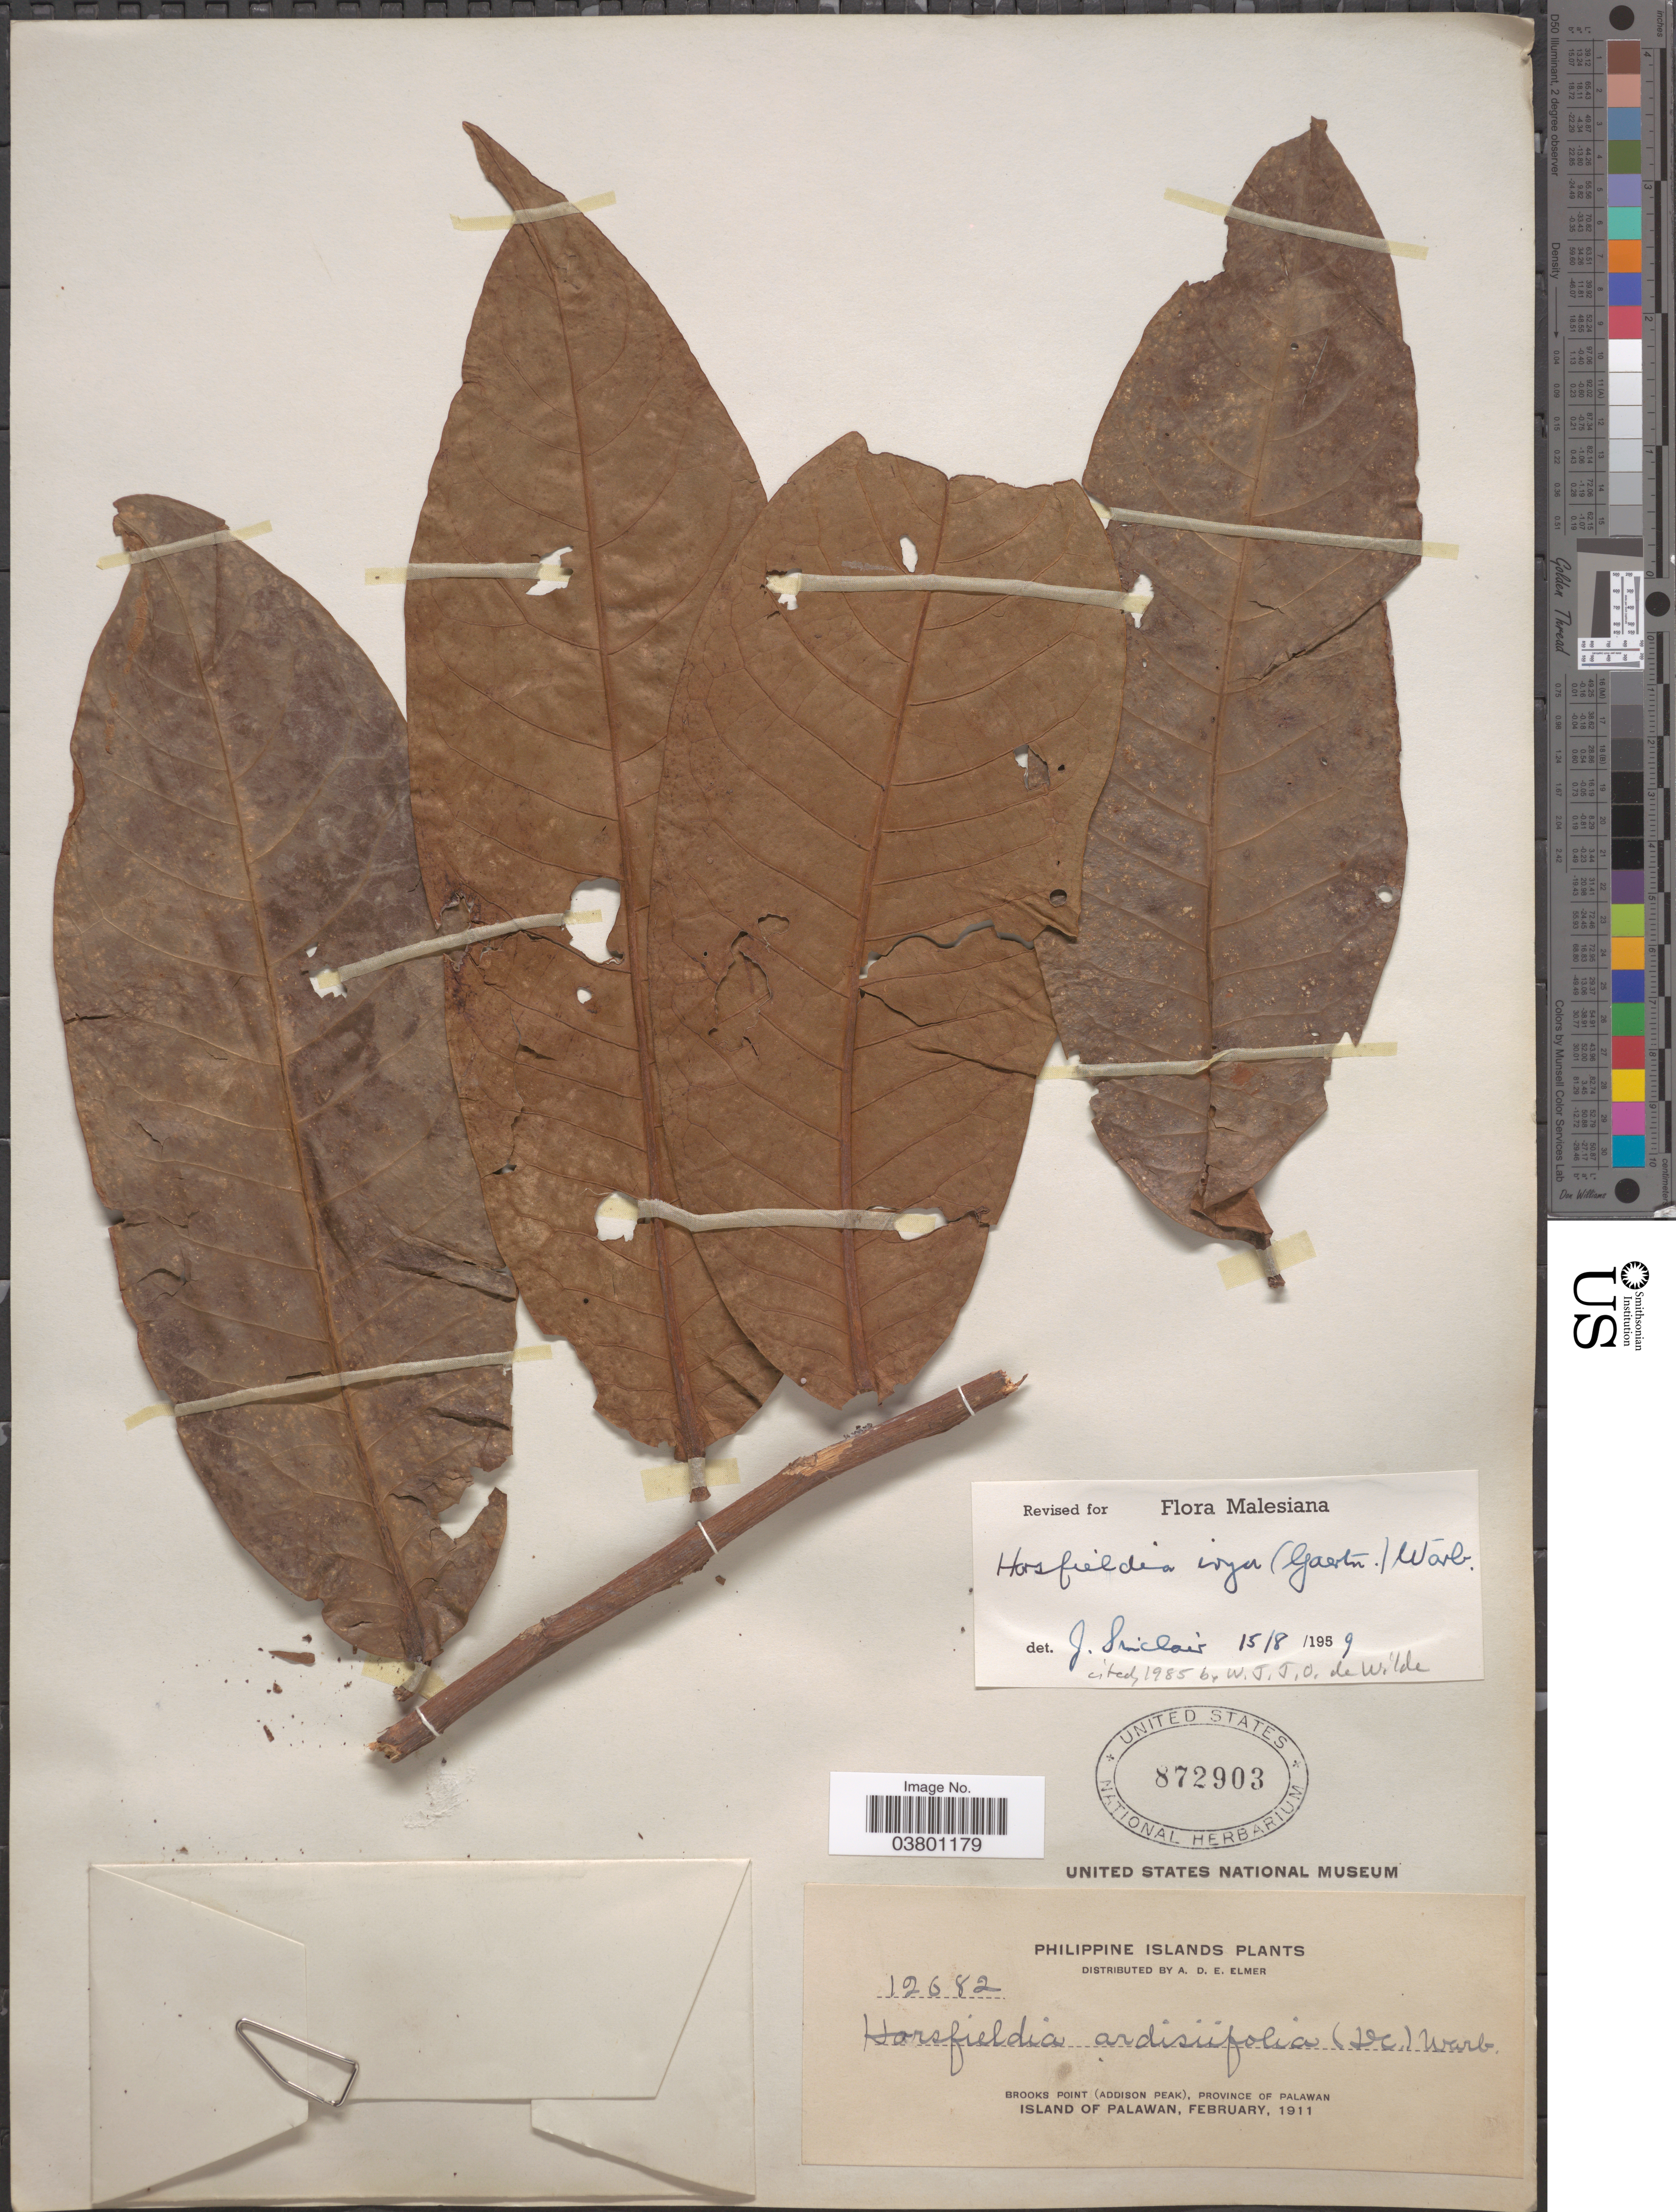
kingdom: Plantae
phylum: Tracheophyta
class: Magnoliopsida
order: Magnoliales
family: Myristicaceae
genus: Horsfieldia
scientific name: Horsfieldia irya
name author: (Gaertn.) Warb.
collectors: A. D. E. Elmer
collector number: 12682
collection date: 1911-02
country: Philippines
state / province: Mimaropa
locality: Philippine Islands. Brooks Point (Addison Peak), Province of Palawan. Island of Palawan.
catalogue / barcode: US 872903